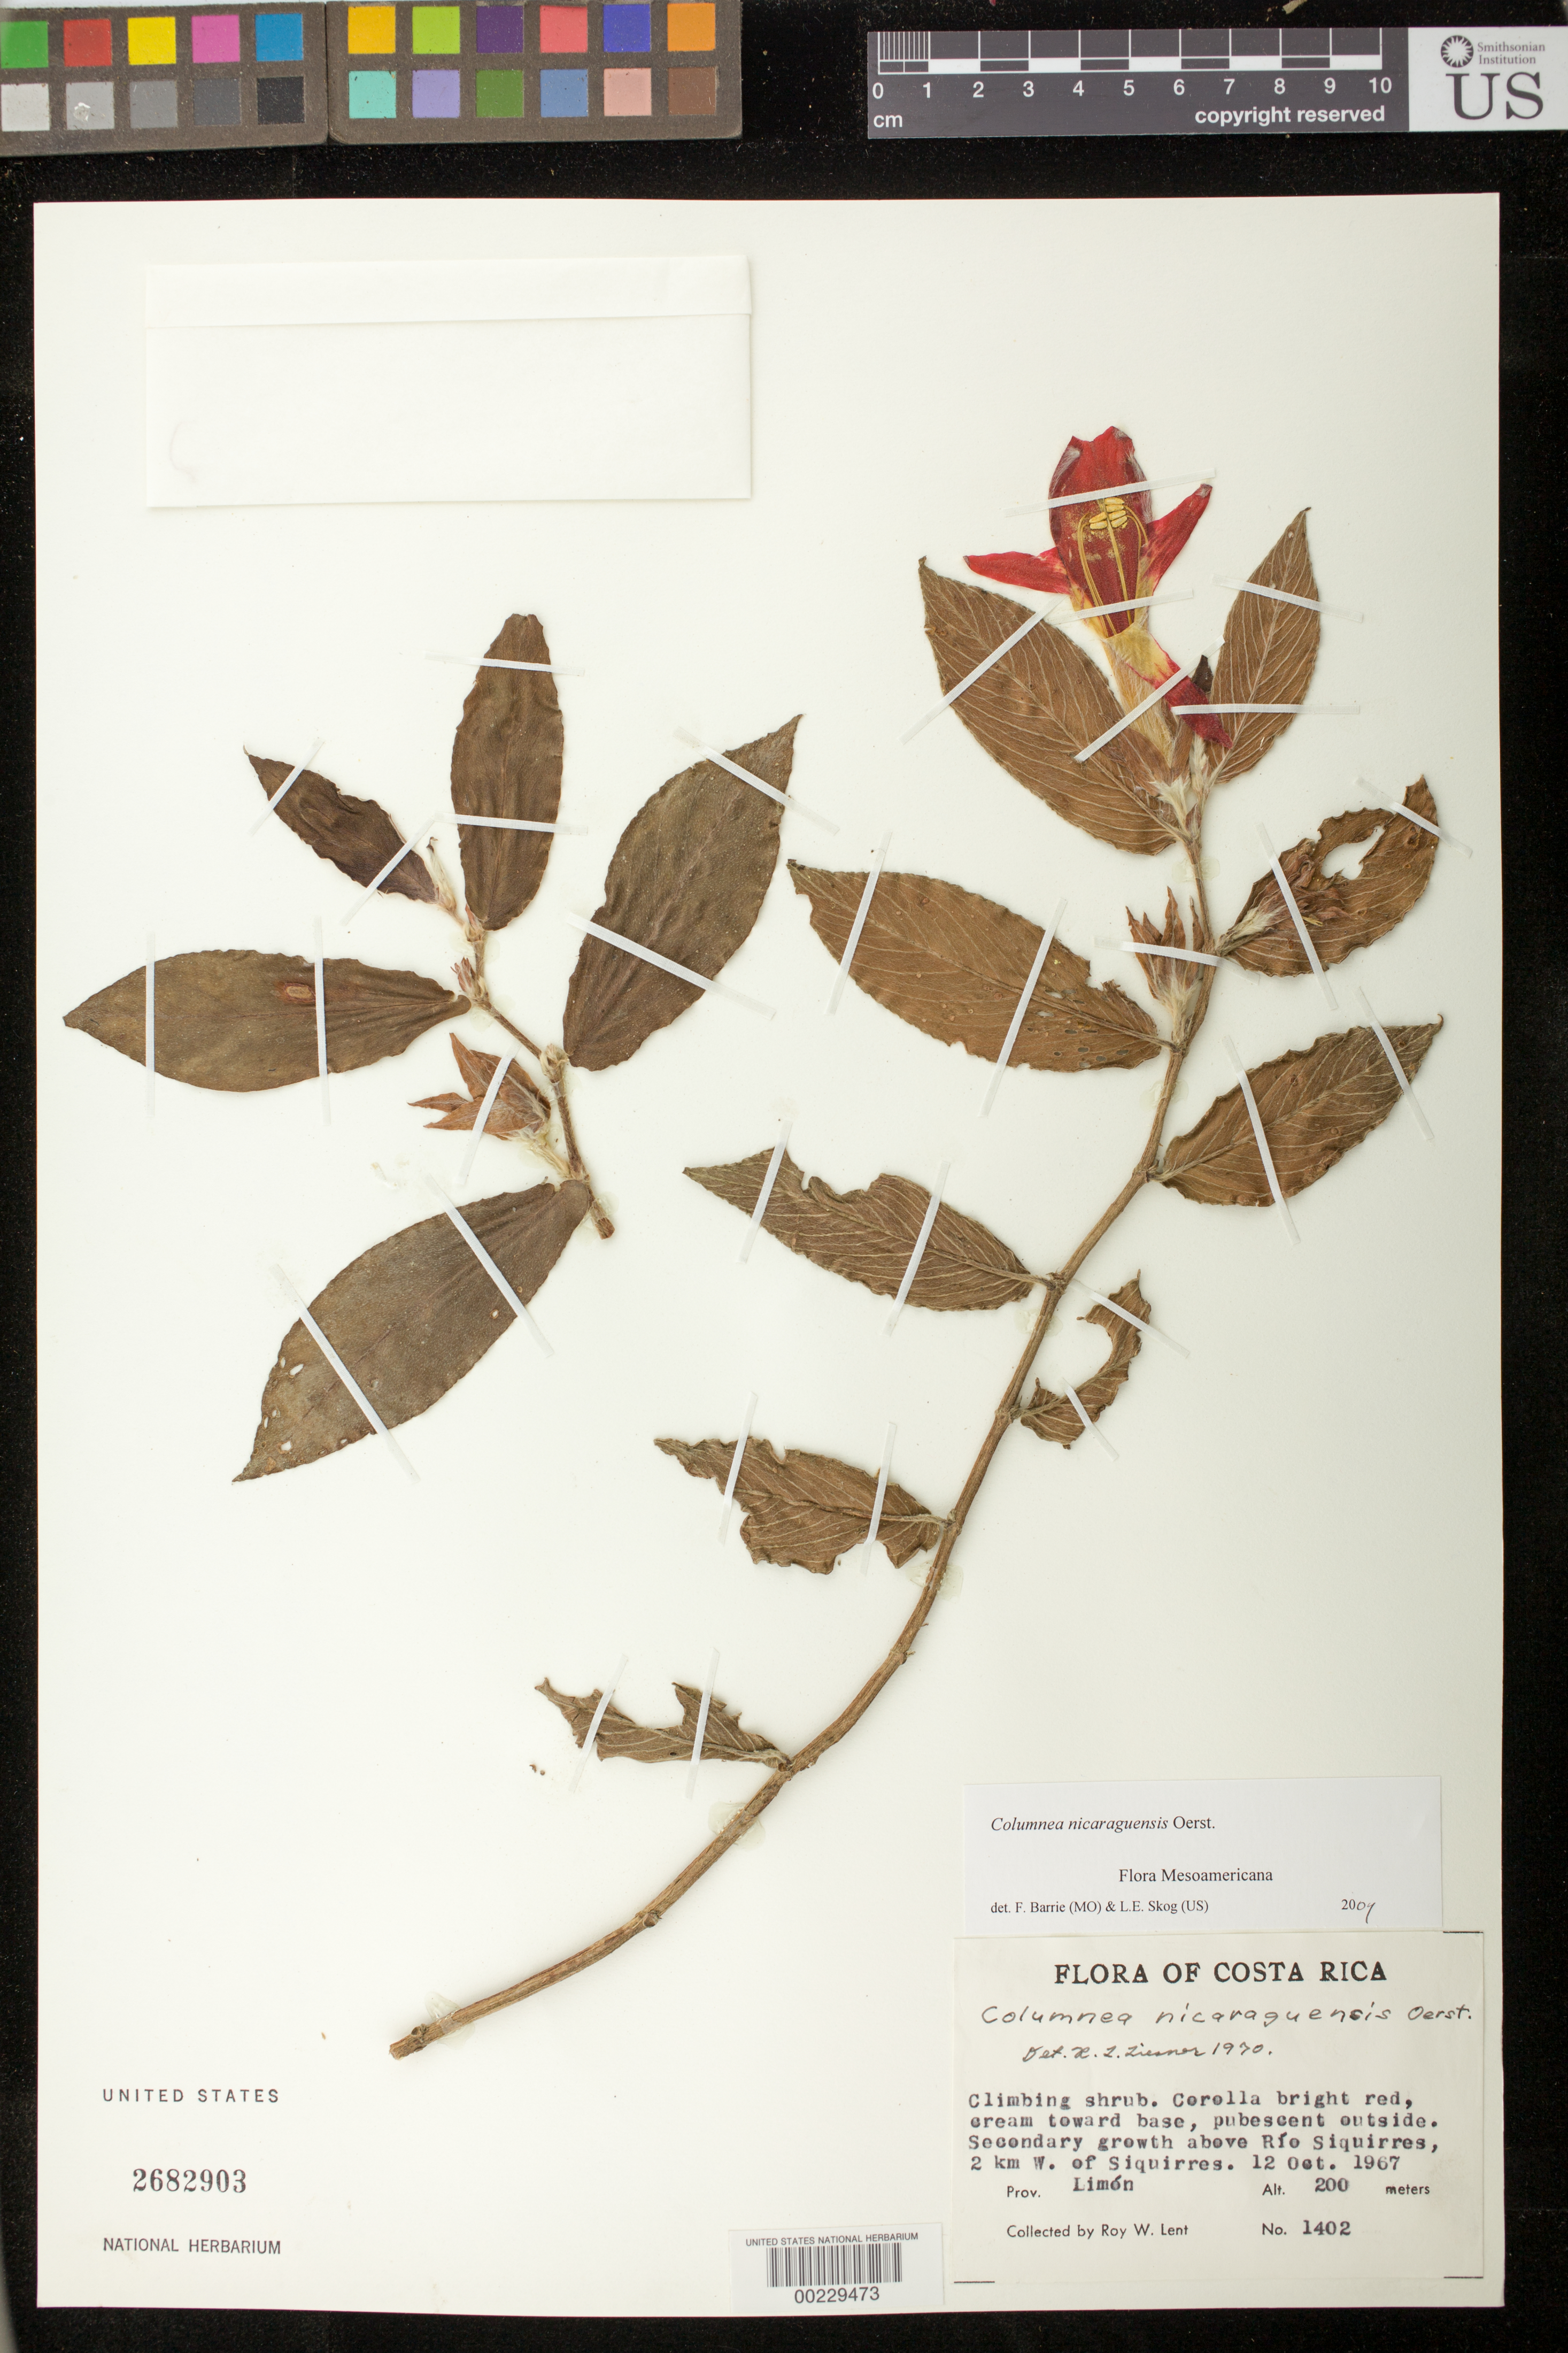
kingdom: Plantae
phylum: Tracheophyta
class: Magnoliopsida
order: Lamiales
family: Gesneriaceae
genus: Columnea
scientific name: Columnea nicaraguensis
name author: Oerst.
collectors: R. W. Lent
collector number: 1402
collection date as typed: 12 Oct 1967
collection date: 1967-10-12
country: Costa Rica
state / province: Limón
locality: Above Rio Siquirres, 2 km W of Siquirres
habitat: Secondary growth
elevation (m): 200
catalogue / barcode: US 2682903